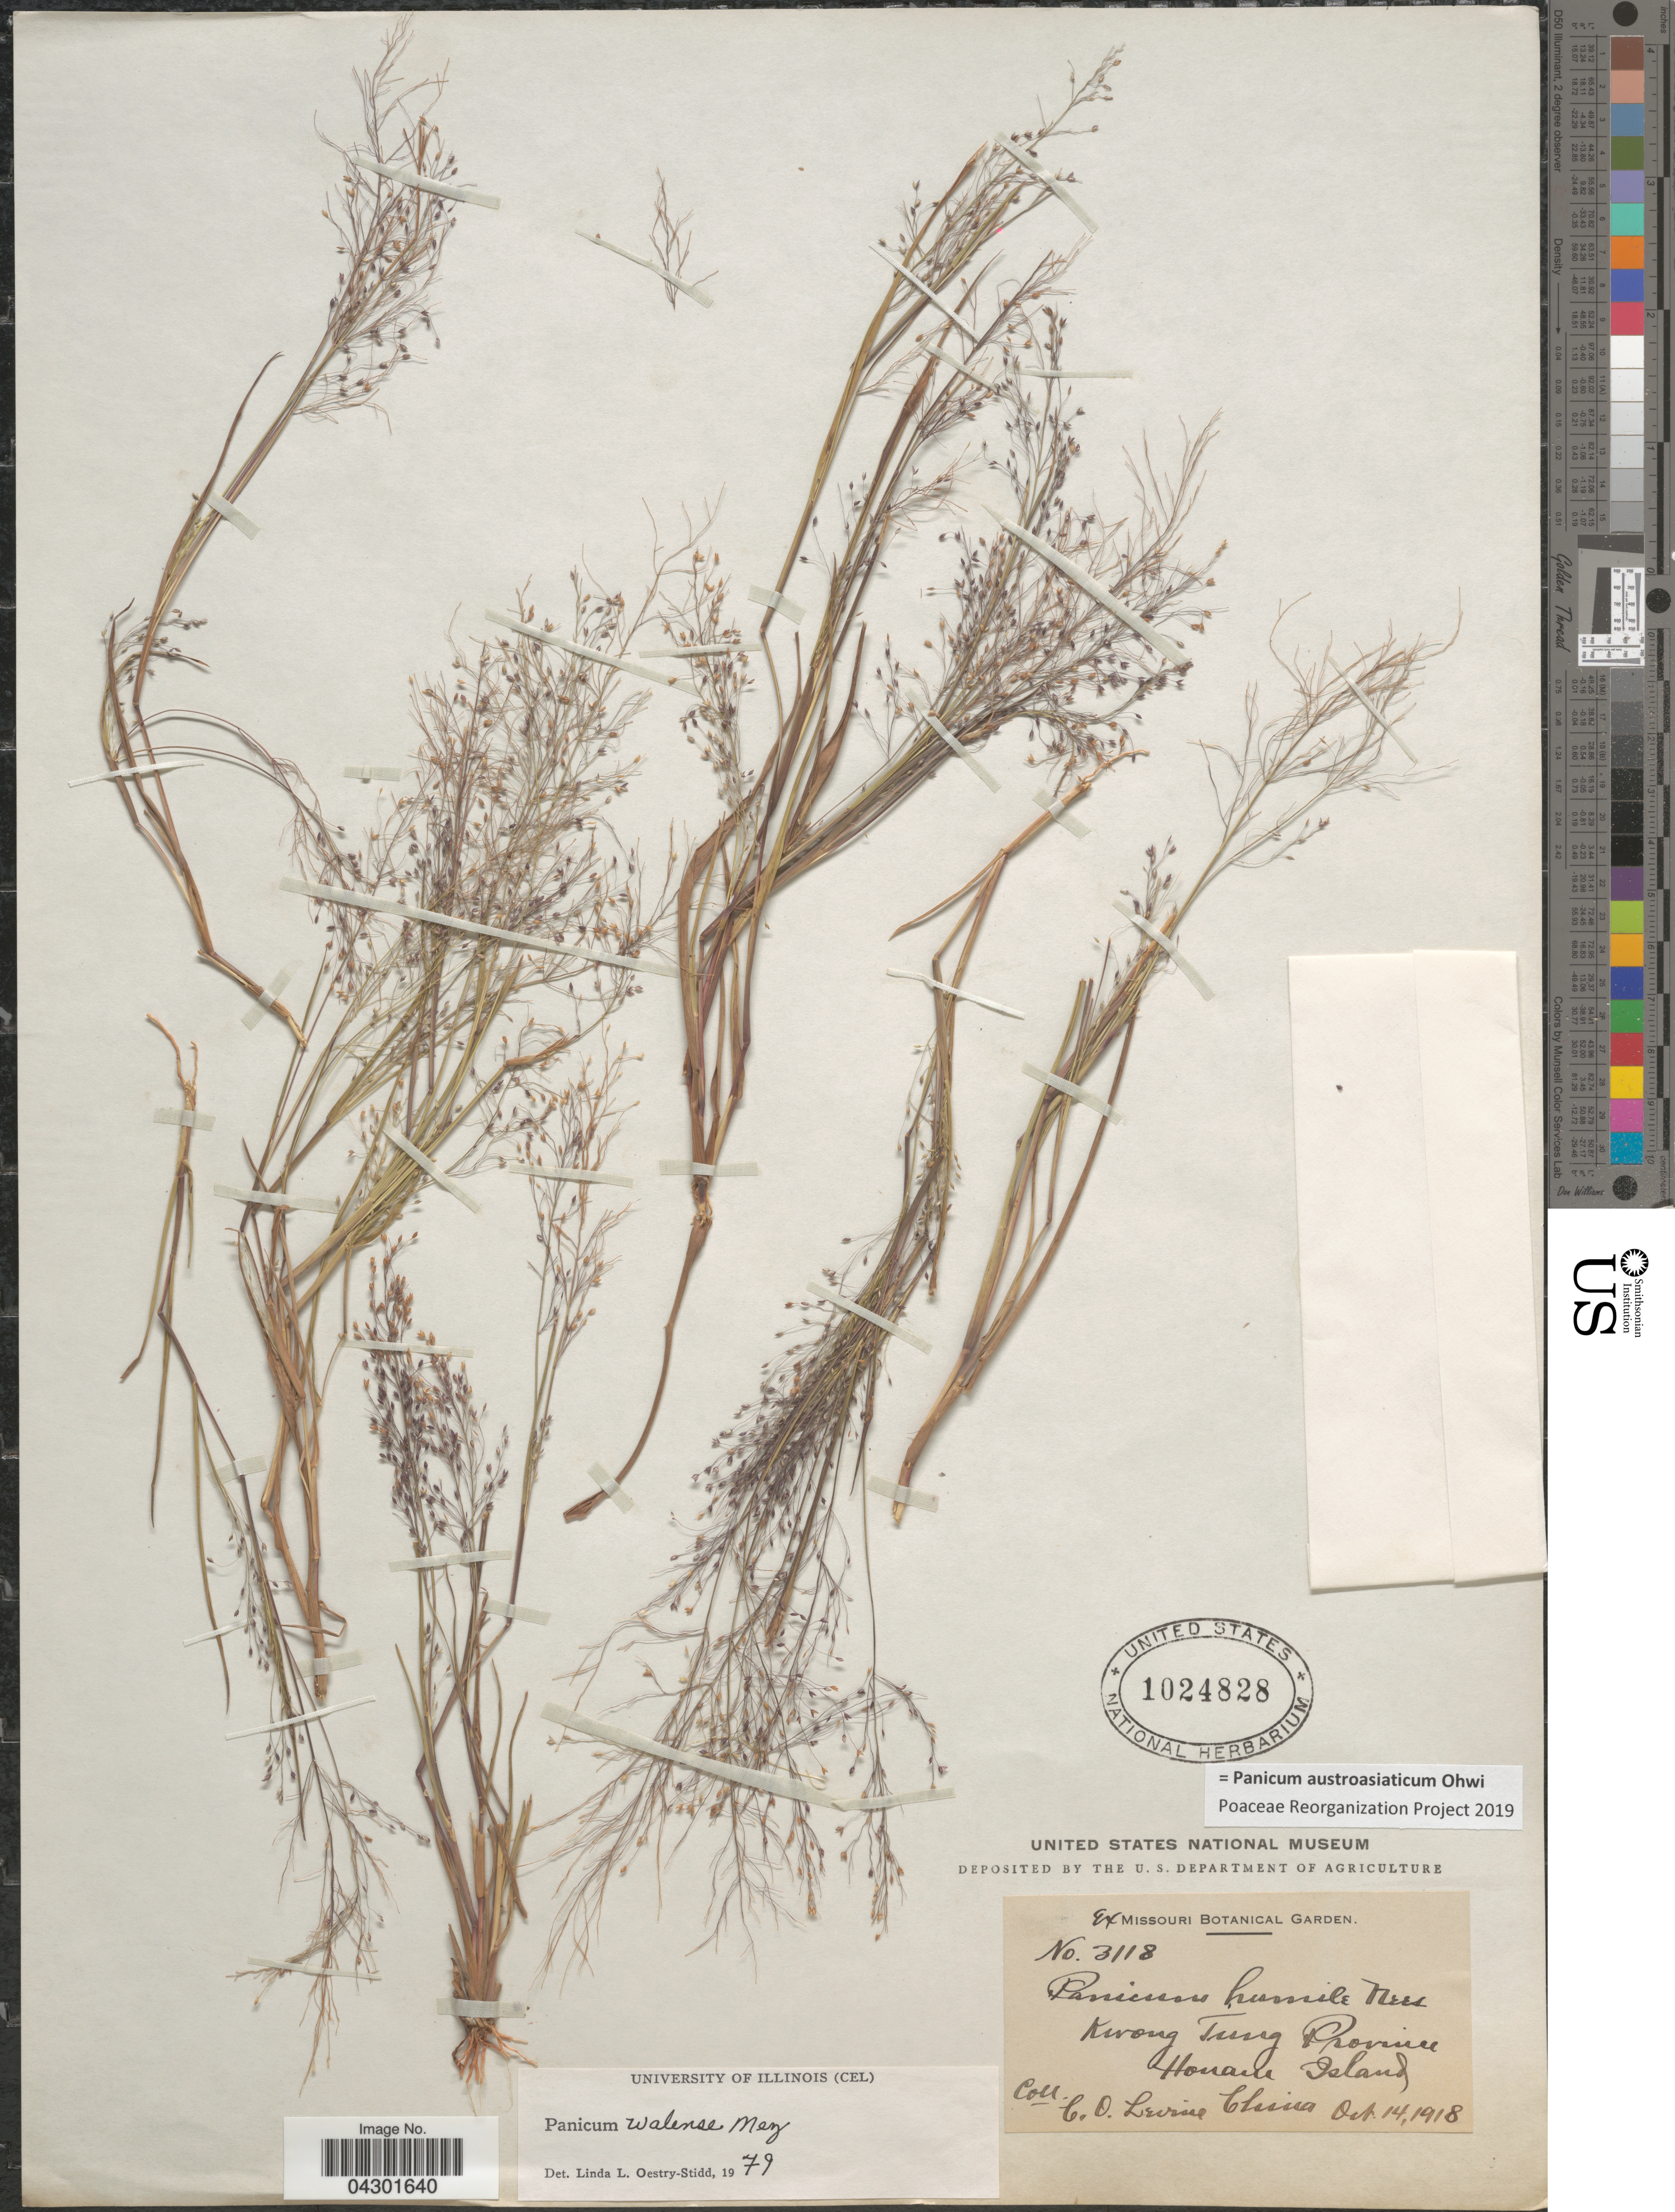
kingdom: Plantae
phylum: Tracheophyta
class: Liliopsida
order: Poales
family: Poaceae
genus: Panicum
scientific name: Panicum austroasiaticum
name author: Ohwi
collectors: C. O. Levine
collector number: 3118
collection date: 1918-10-14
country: China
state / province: Guangdong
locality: Kwong Tung Province. Honam Island.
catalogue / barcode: US 1024828